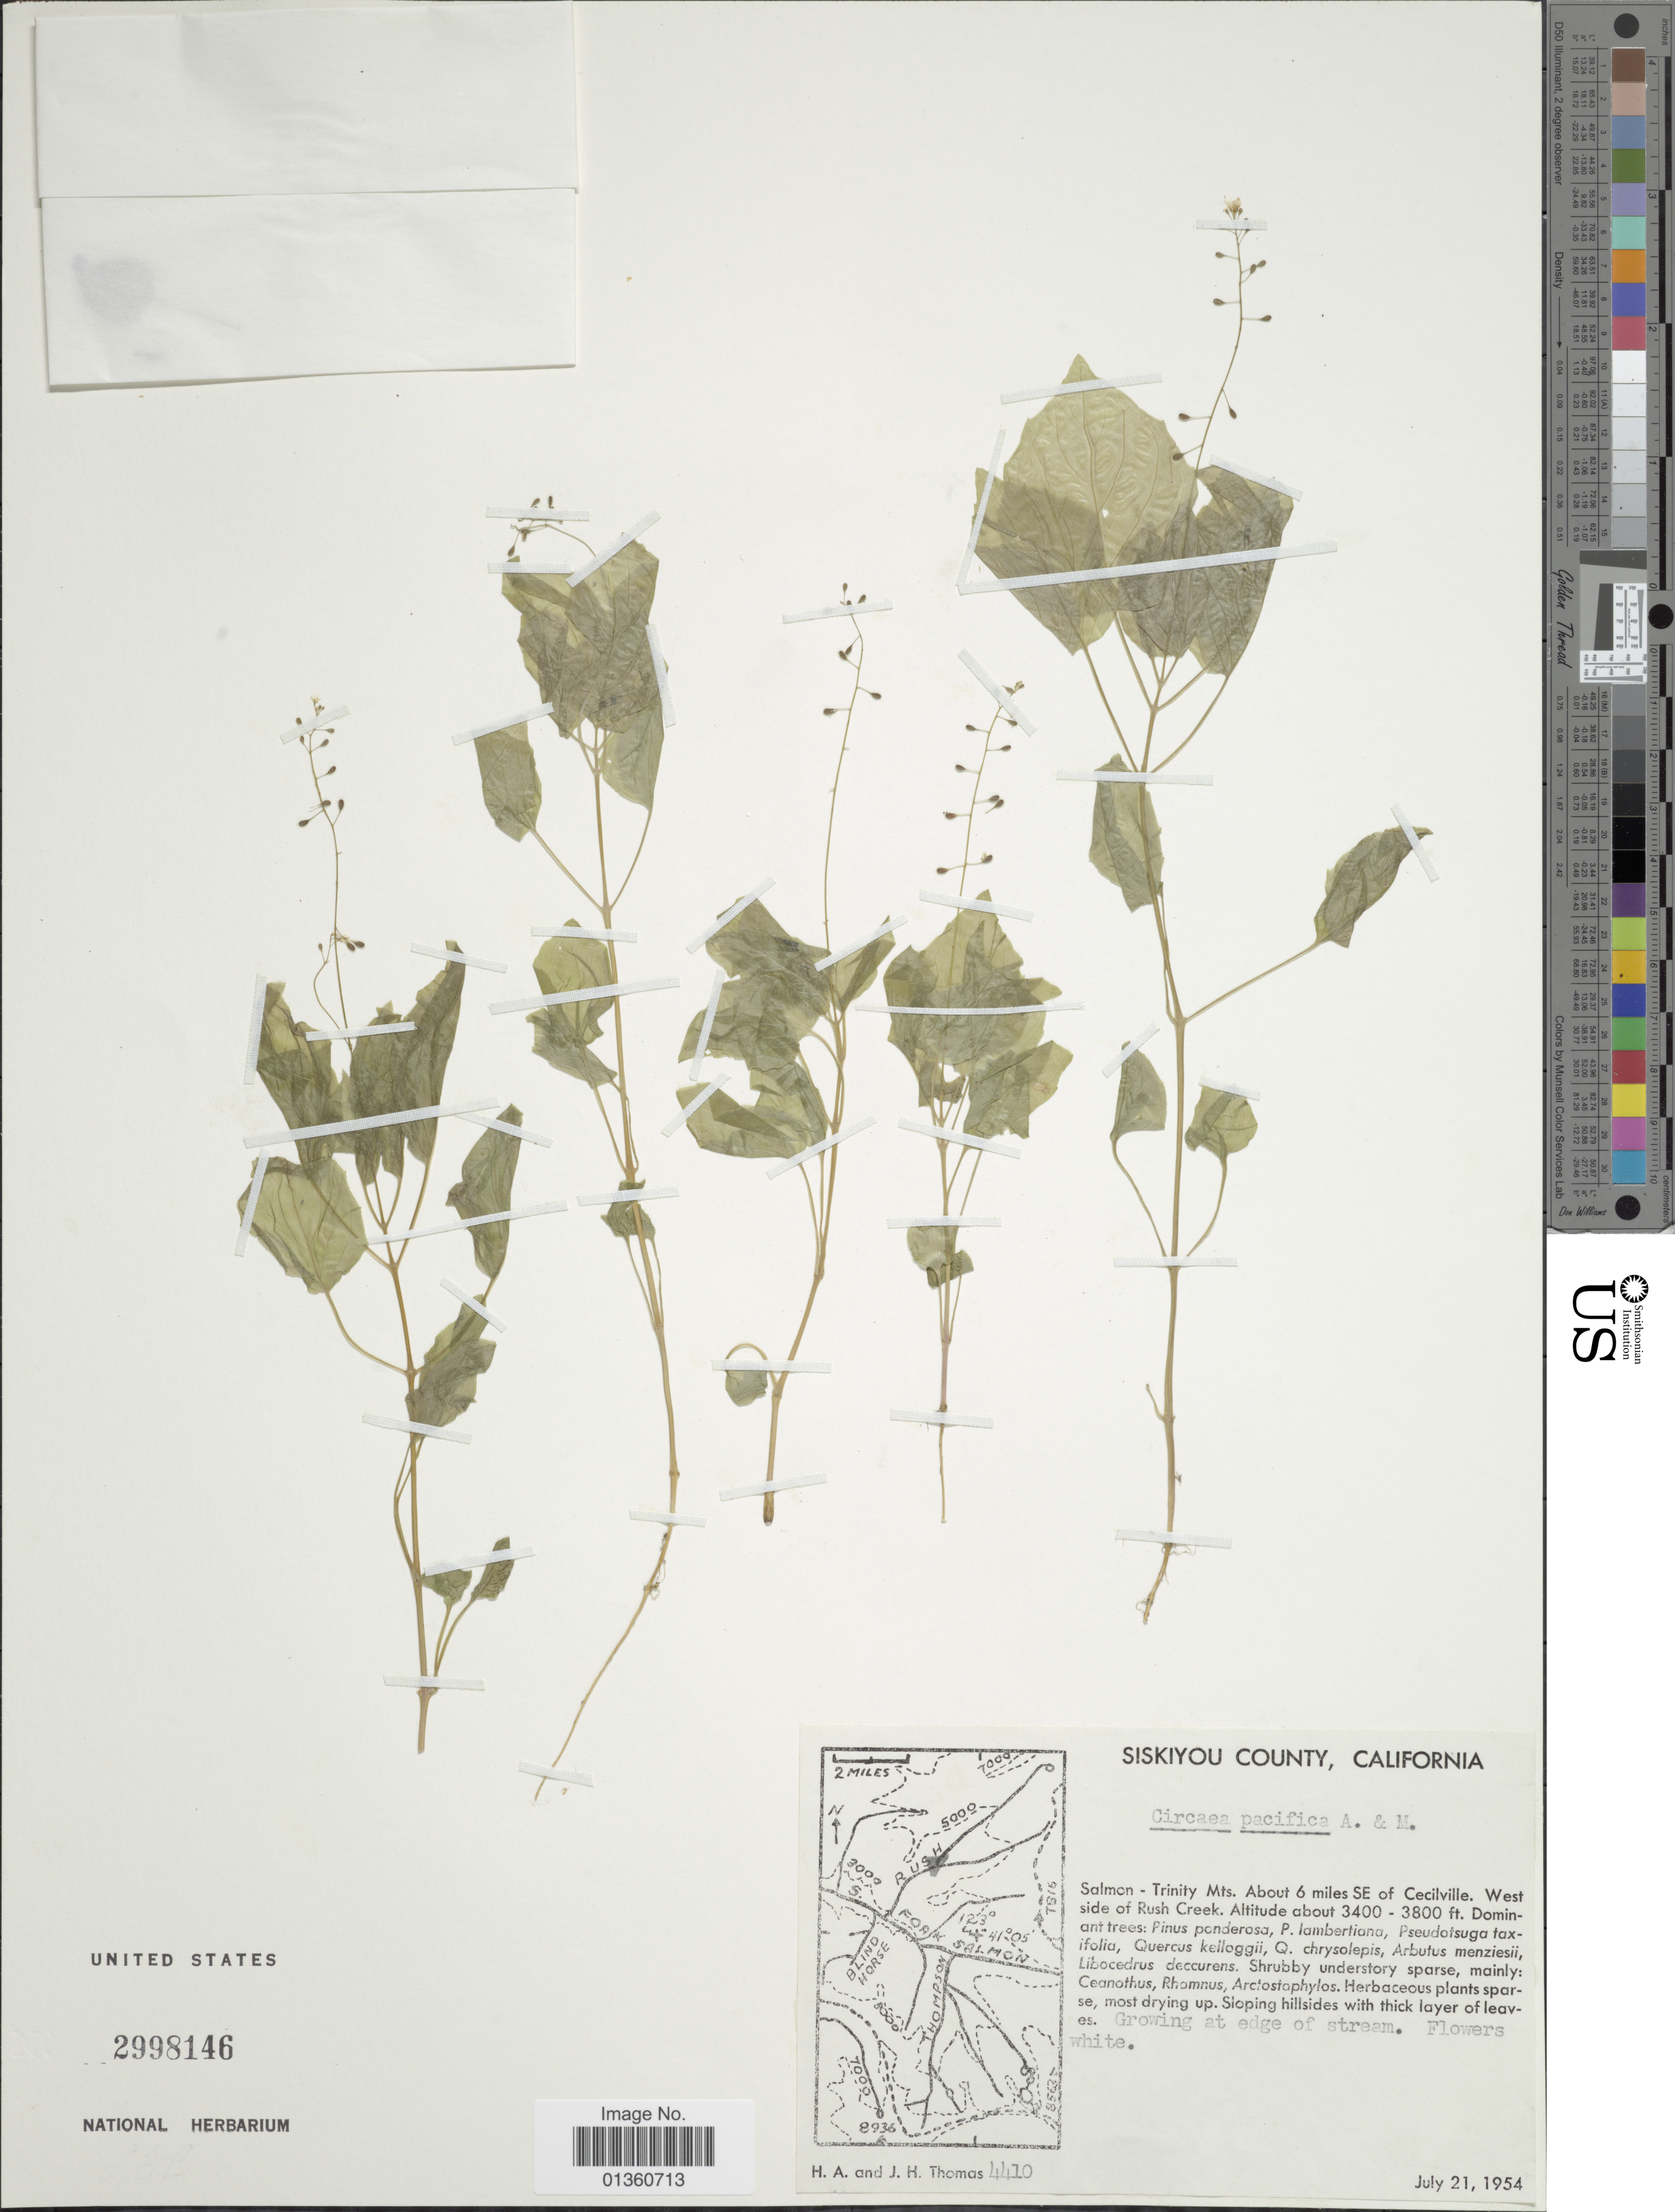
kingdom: Plantae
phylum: Tracheophyta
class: Magnoliopsida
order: Myrtales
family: Onagraceae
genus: Circaea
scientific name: Circaea pacifica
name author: Asch. & Magnus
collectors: H. Thomas & J. H. Thomas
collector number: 4410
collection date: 1954-07-21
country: United States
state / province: California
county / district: Siskiyou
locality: Siskiyou County. Salmon-Trinity Mts. About 6 miles SE of Cecilville. West side of Rush Creek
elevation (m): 1036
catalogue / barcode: US 2998146